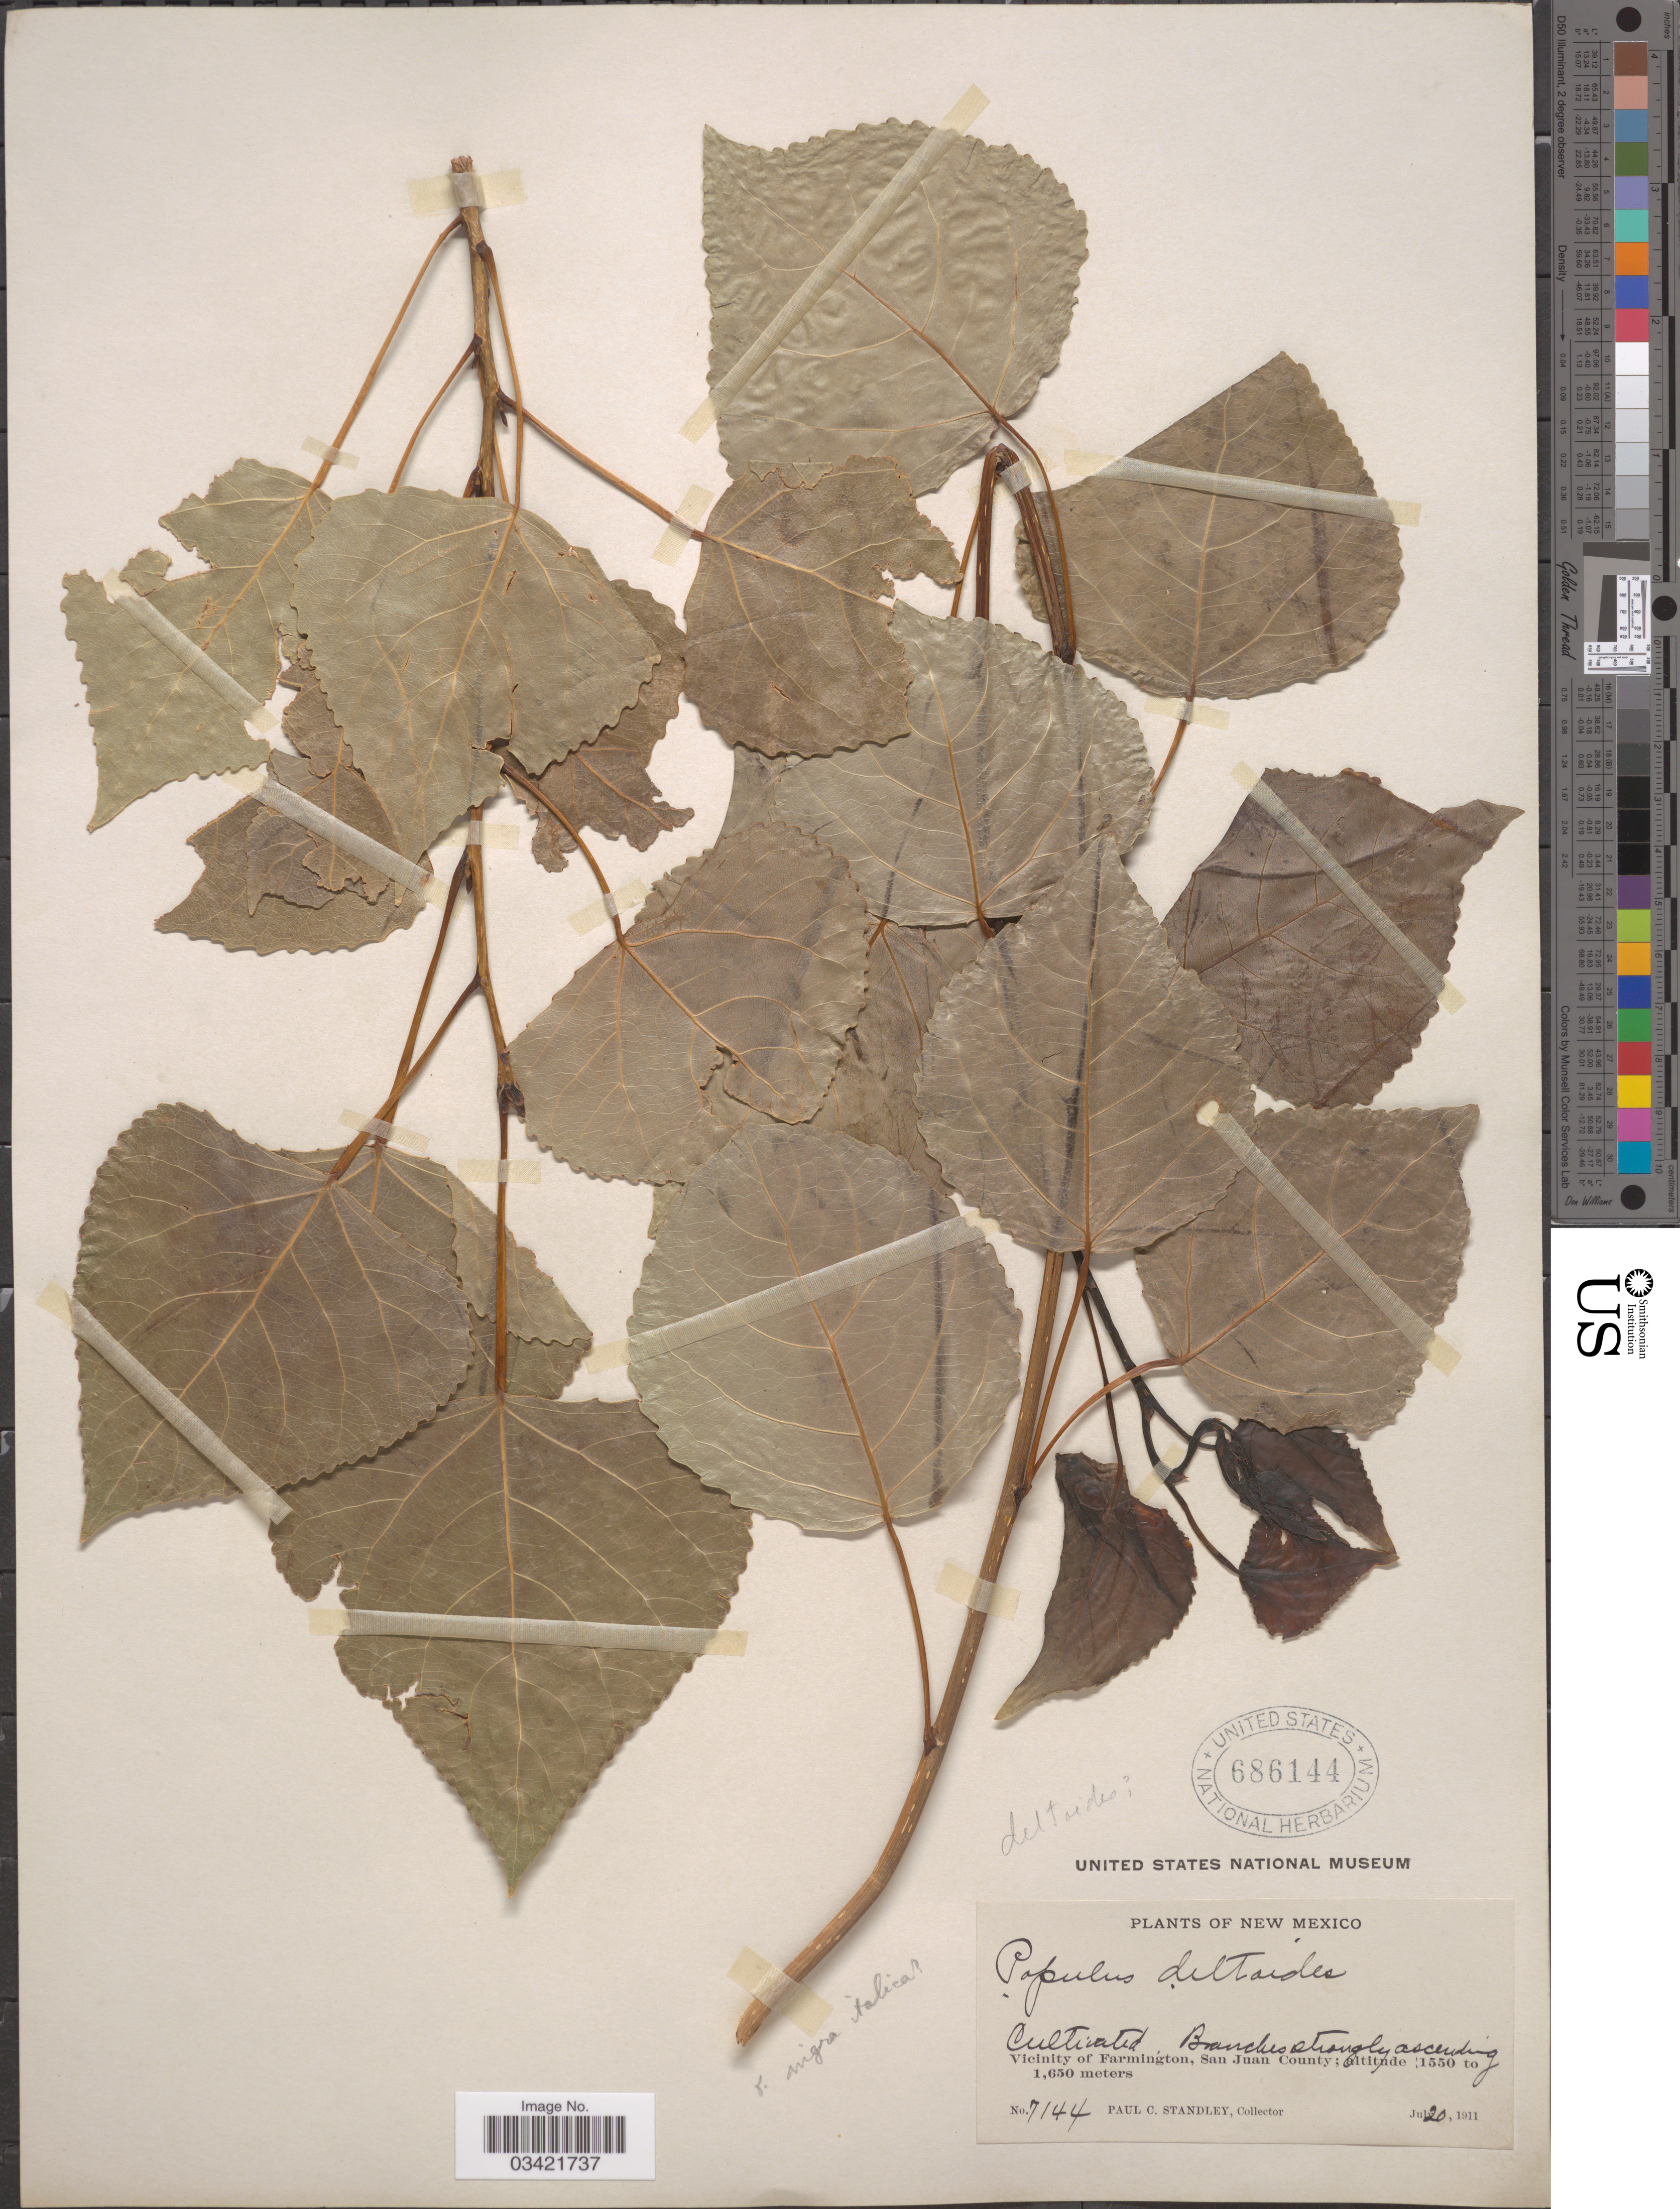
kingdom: Plantae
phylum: Tracheophyta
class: Magnoliopsida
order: Malpighiales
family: Salicaceae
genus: Populus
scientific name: Populus canadensis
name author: Moench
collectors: P. C. Standley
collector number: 7144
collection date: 1911-07-20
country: United States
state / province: New Mexico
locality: Vicinity of Farmington, San Juan County.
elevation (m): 1550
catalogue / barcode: US 686144